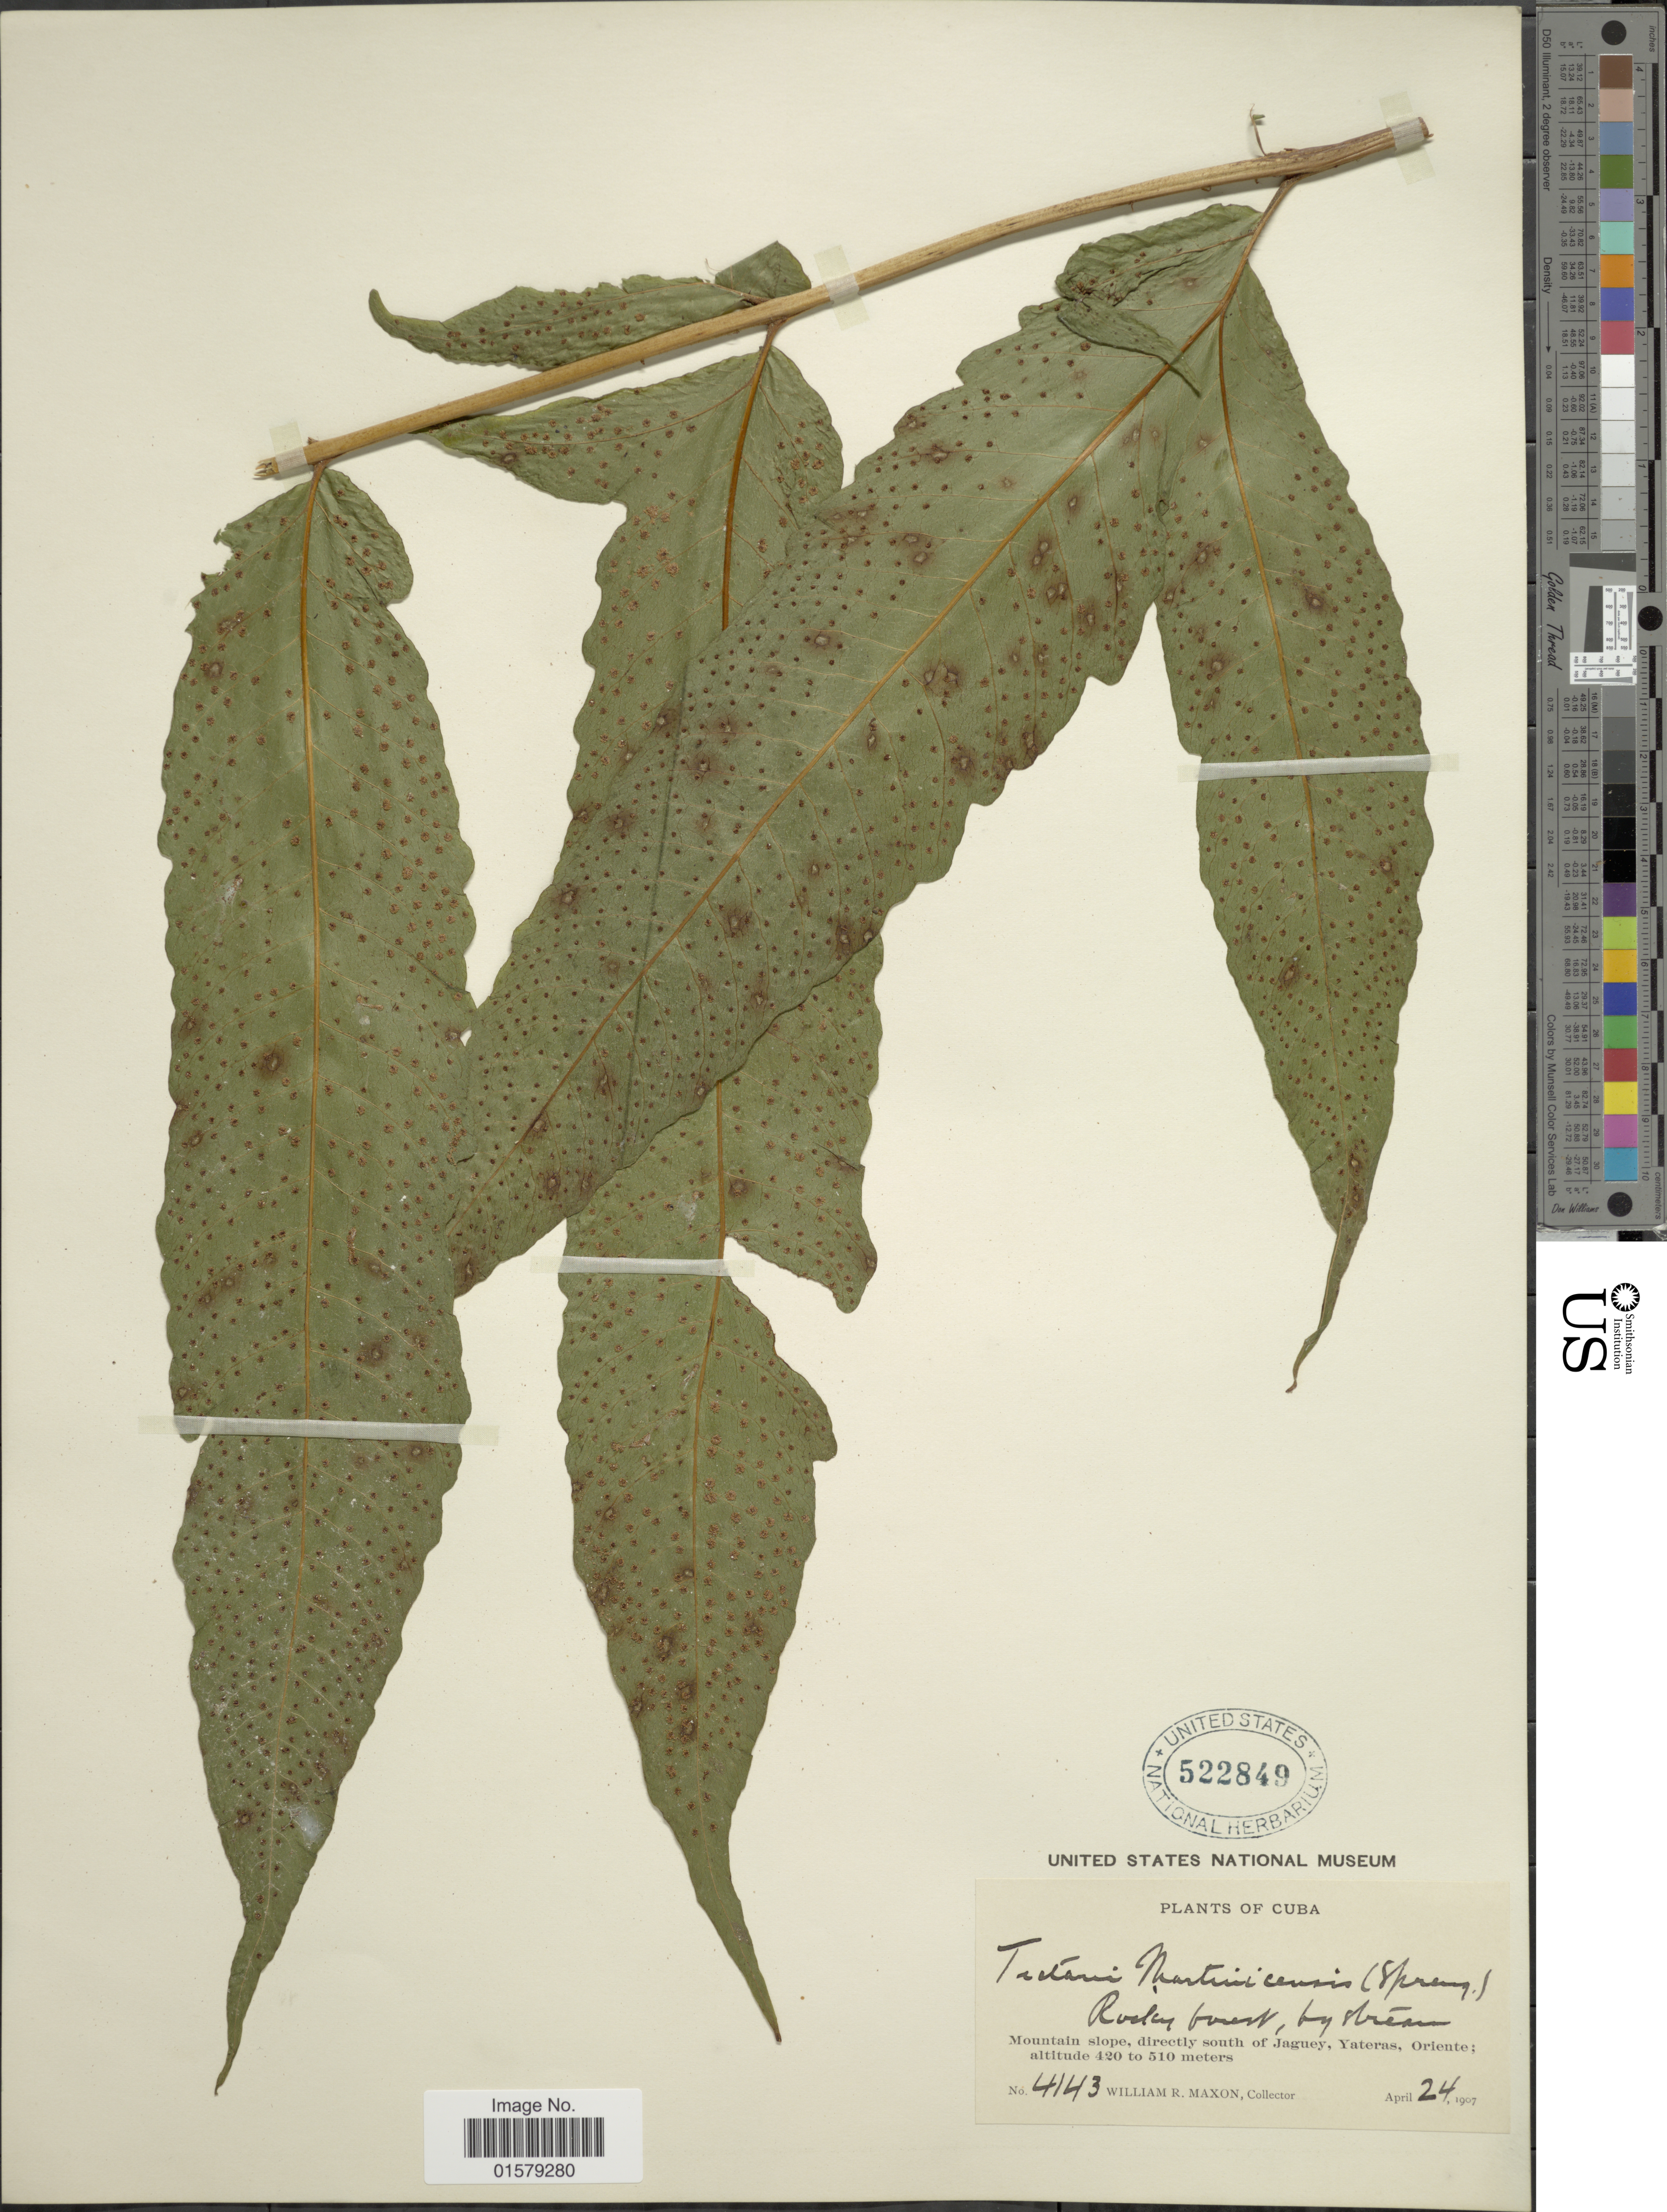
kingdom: Plantae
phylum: Tracheophyta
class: Polypodiopsida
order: Polypodiales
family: Tectariaceae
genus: Tectaria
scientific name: Tectaria incisa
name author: Cav.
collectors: W. R. Maxon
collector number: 4143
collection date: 1907-04-24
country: Cuba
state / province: Oriente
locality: Mountain slope, directly south of Jaguey, Yateras, rocky forest, by stream.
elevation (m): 420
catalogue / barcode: US 522849